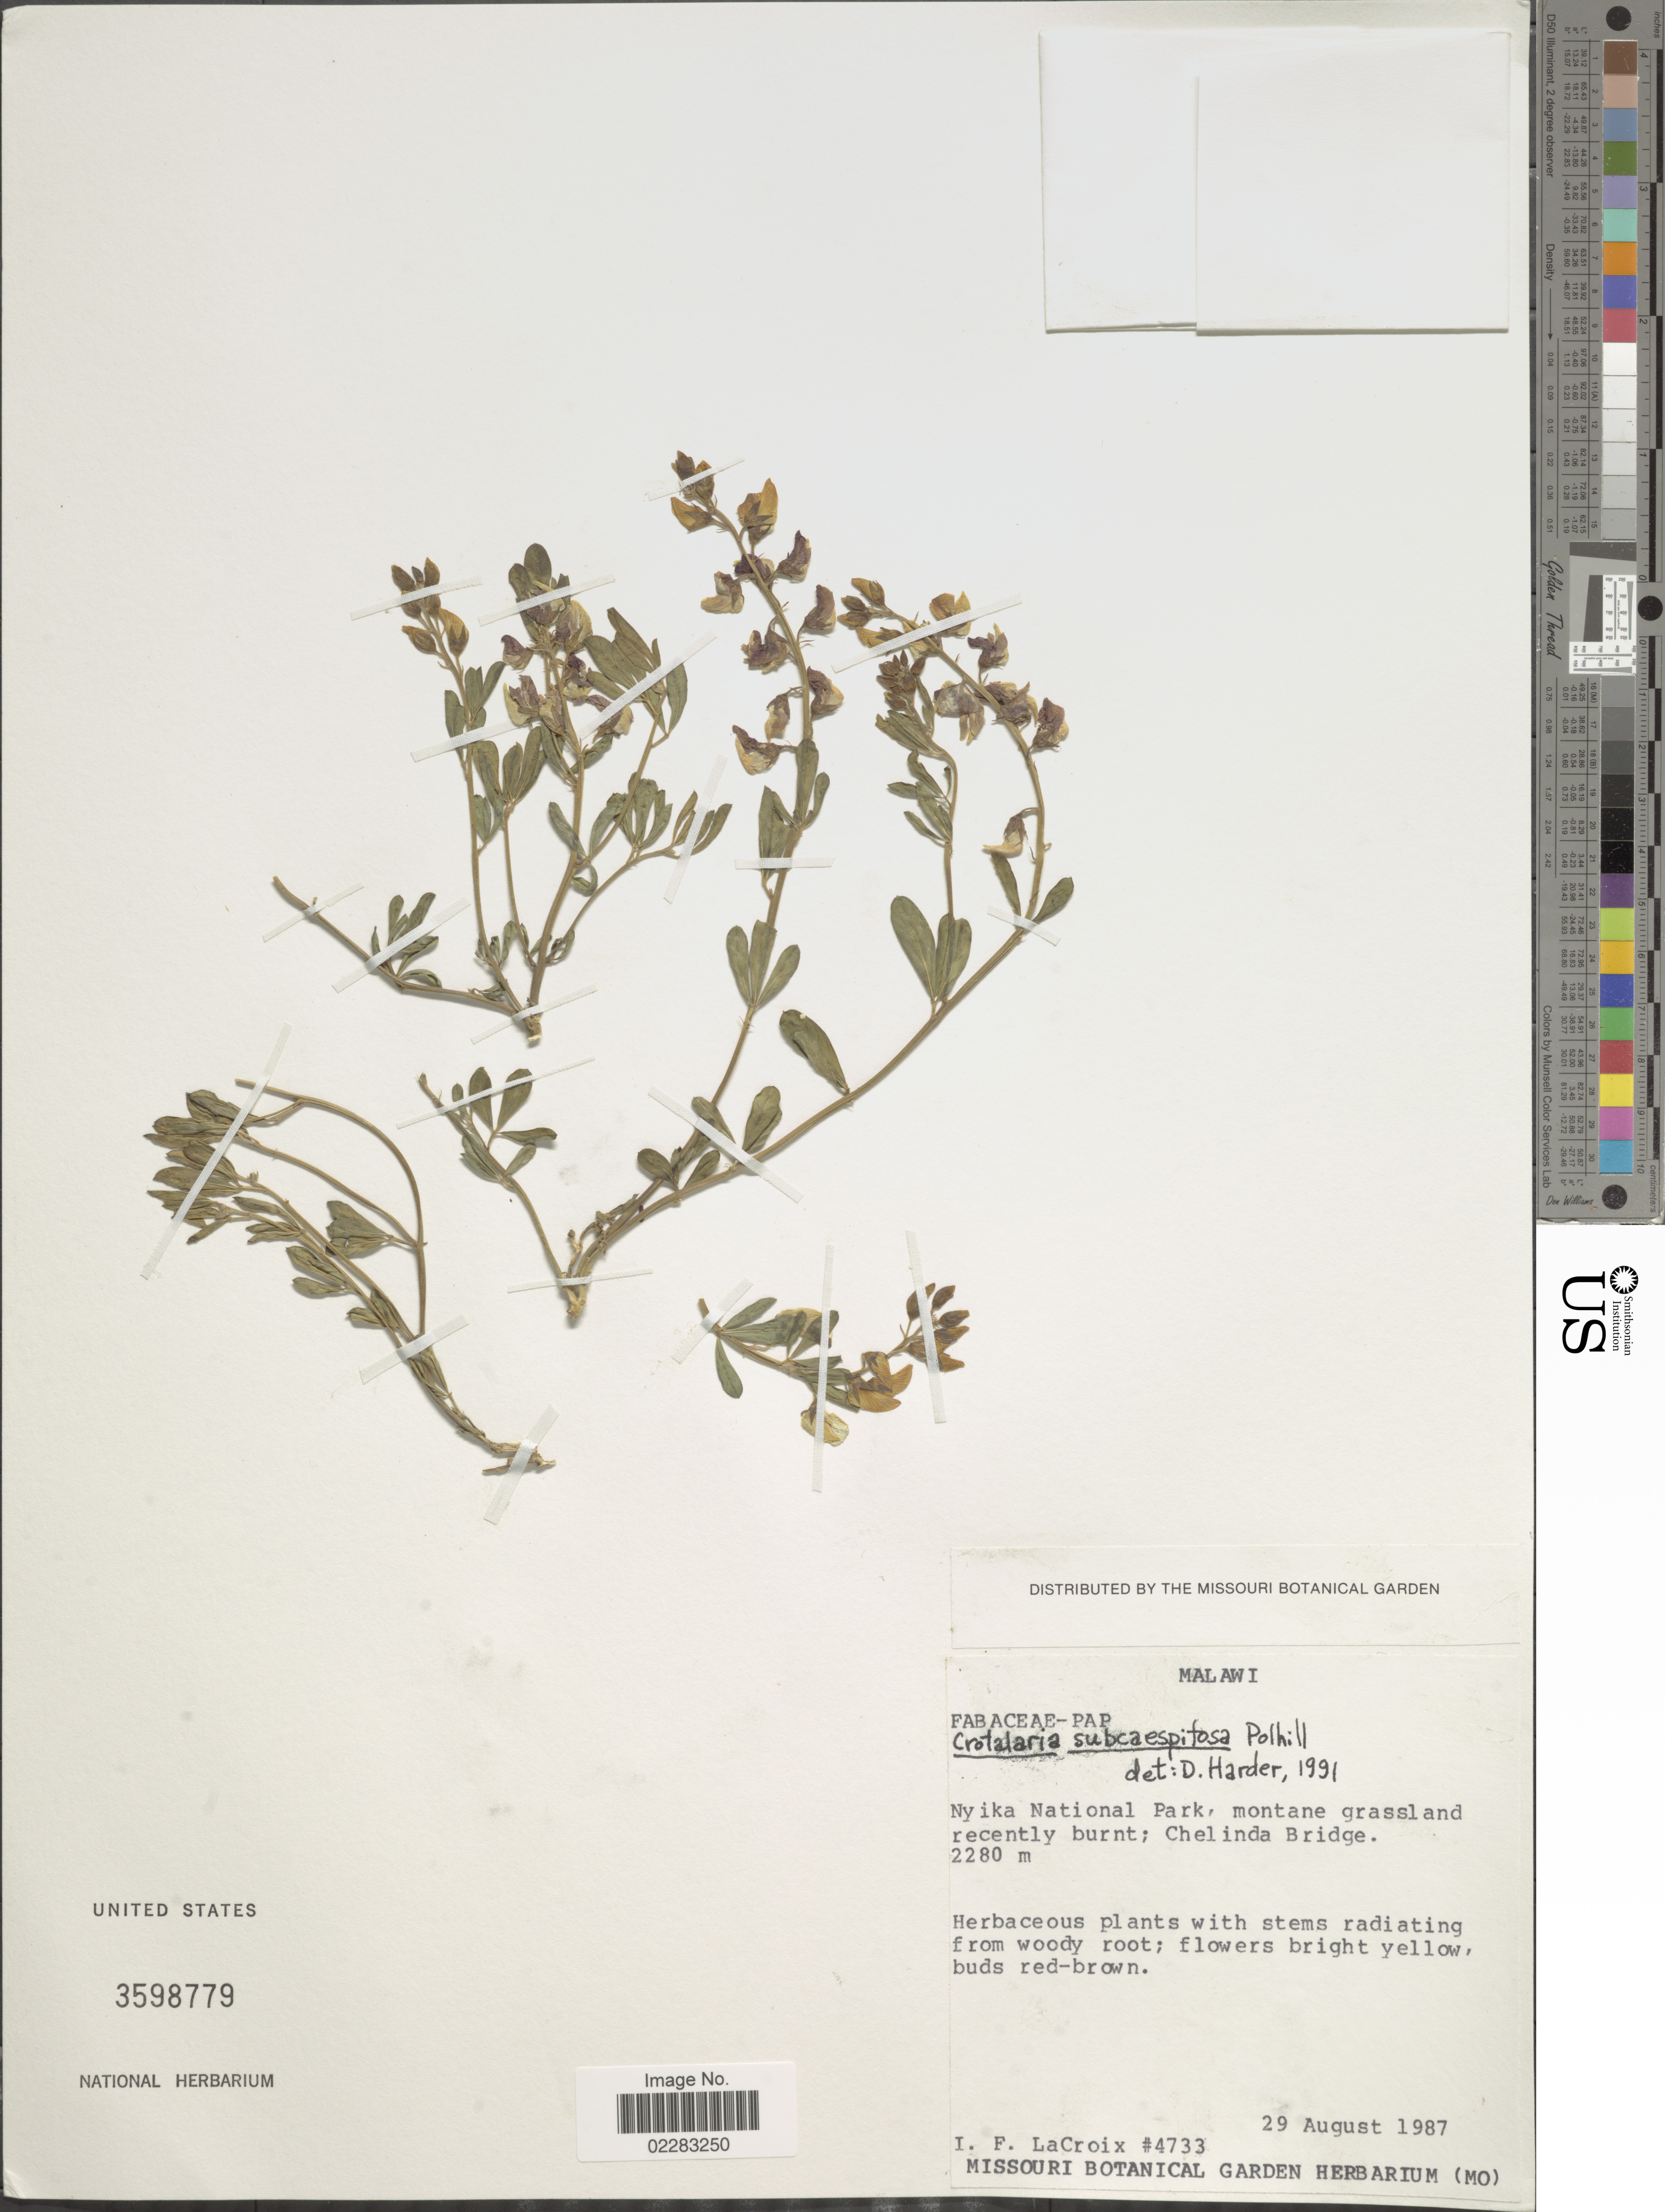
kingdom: Plantae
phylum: Tracheophyta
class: Magnoliopsida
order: Fabales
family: Fabaceae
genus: Crotalaria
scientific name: Crotalaria subcaespitosa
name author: Polhill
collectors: I. la Croix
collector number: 4733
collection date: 1987-08-29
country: Malawi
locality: Nyika National Park, montane grassland recently burnt; Chelinda Bridge.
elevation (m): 2280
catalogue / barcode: US 3598779